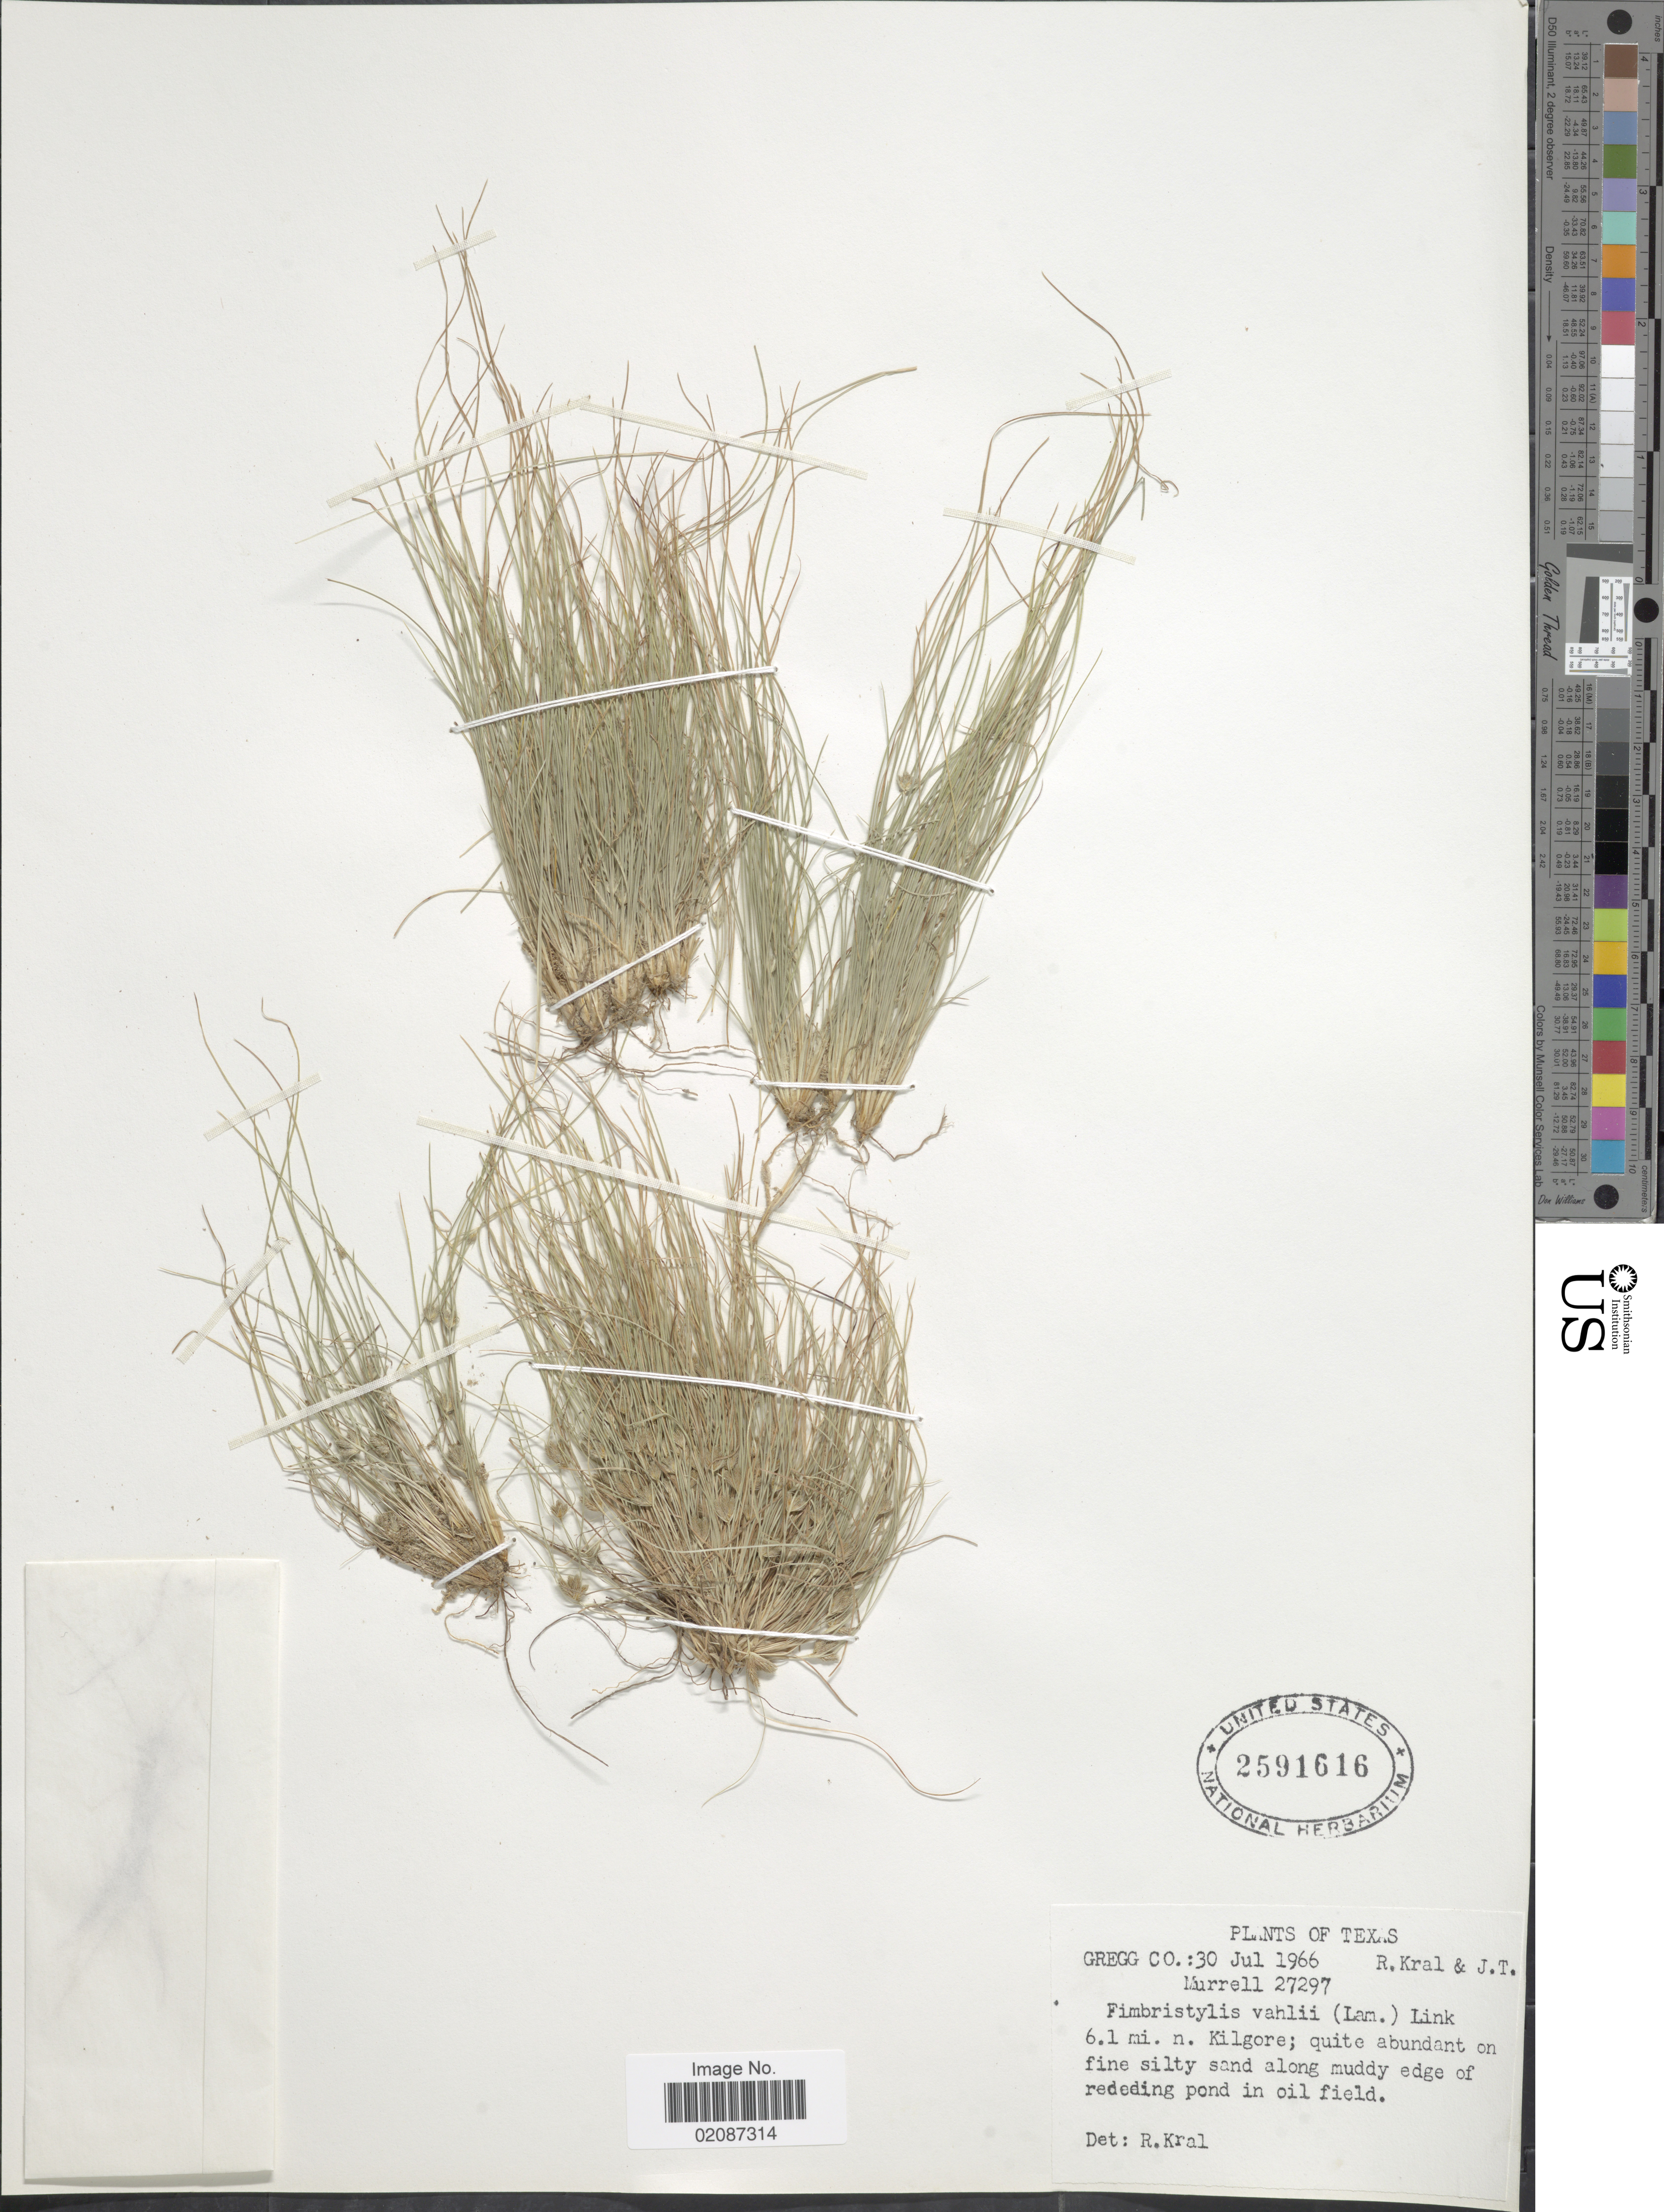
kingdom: Plantae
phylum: Tracheophyta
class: Liliopsida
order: Poales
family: Cyperaceae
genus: Fimbristylis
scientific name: Fimbristylis vahlii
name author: (Lam.) Link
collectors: R. Kral & J. Murrell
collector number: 27297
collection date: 1966-07-30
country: United States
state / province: Texas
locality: Gregg Co.: 6.1 mi. n. Kilgore; quite abundant on fine silty sand along muddy edge of redeeding pond in oil field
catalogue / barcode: US 2591616